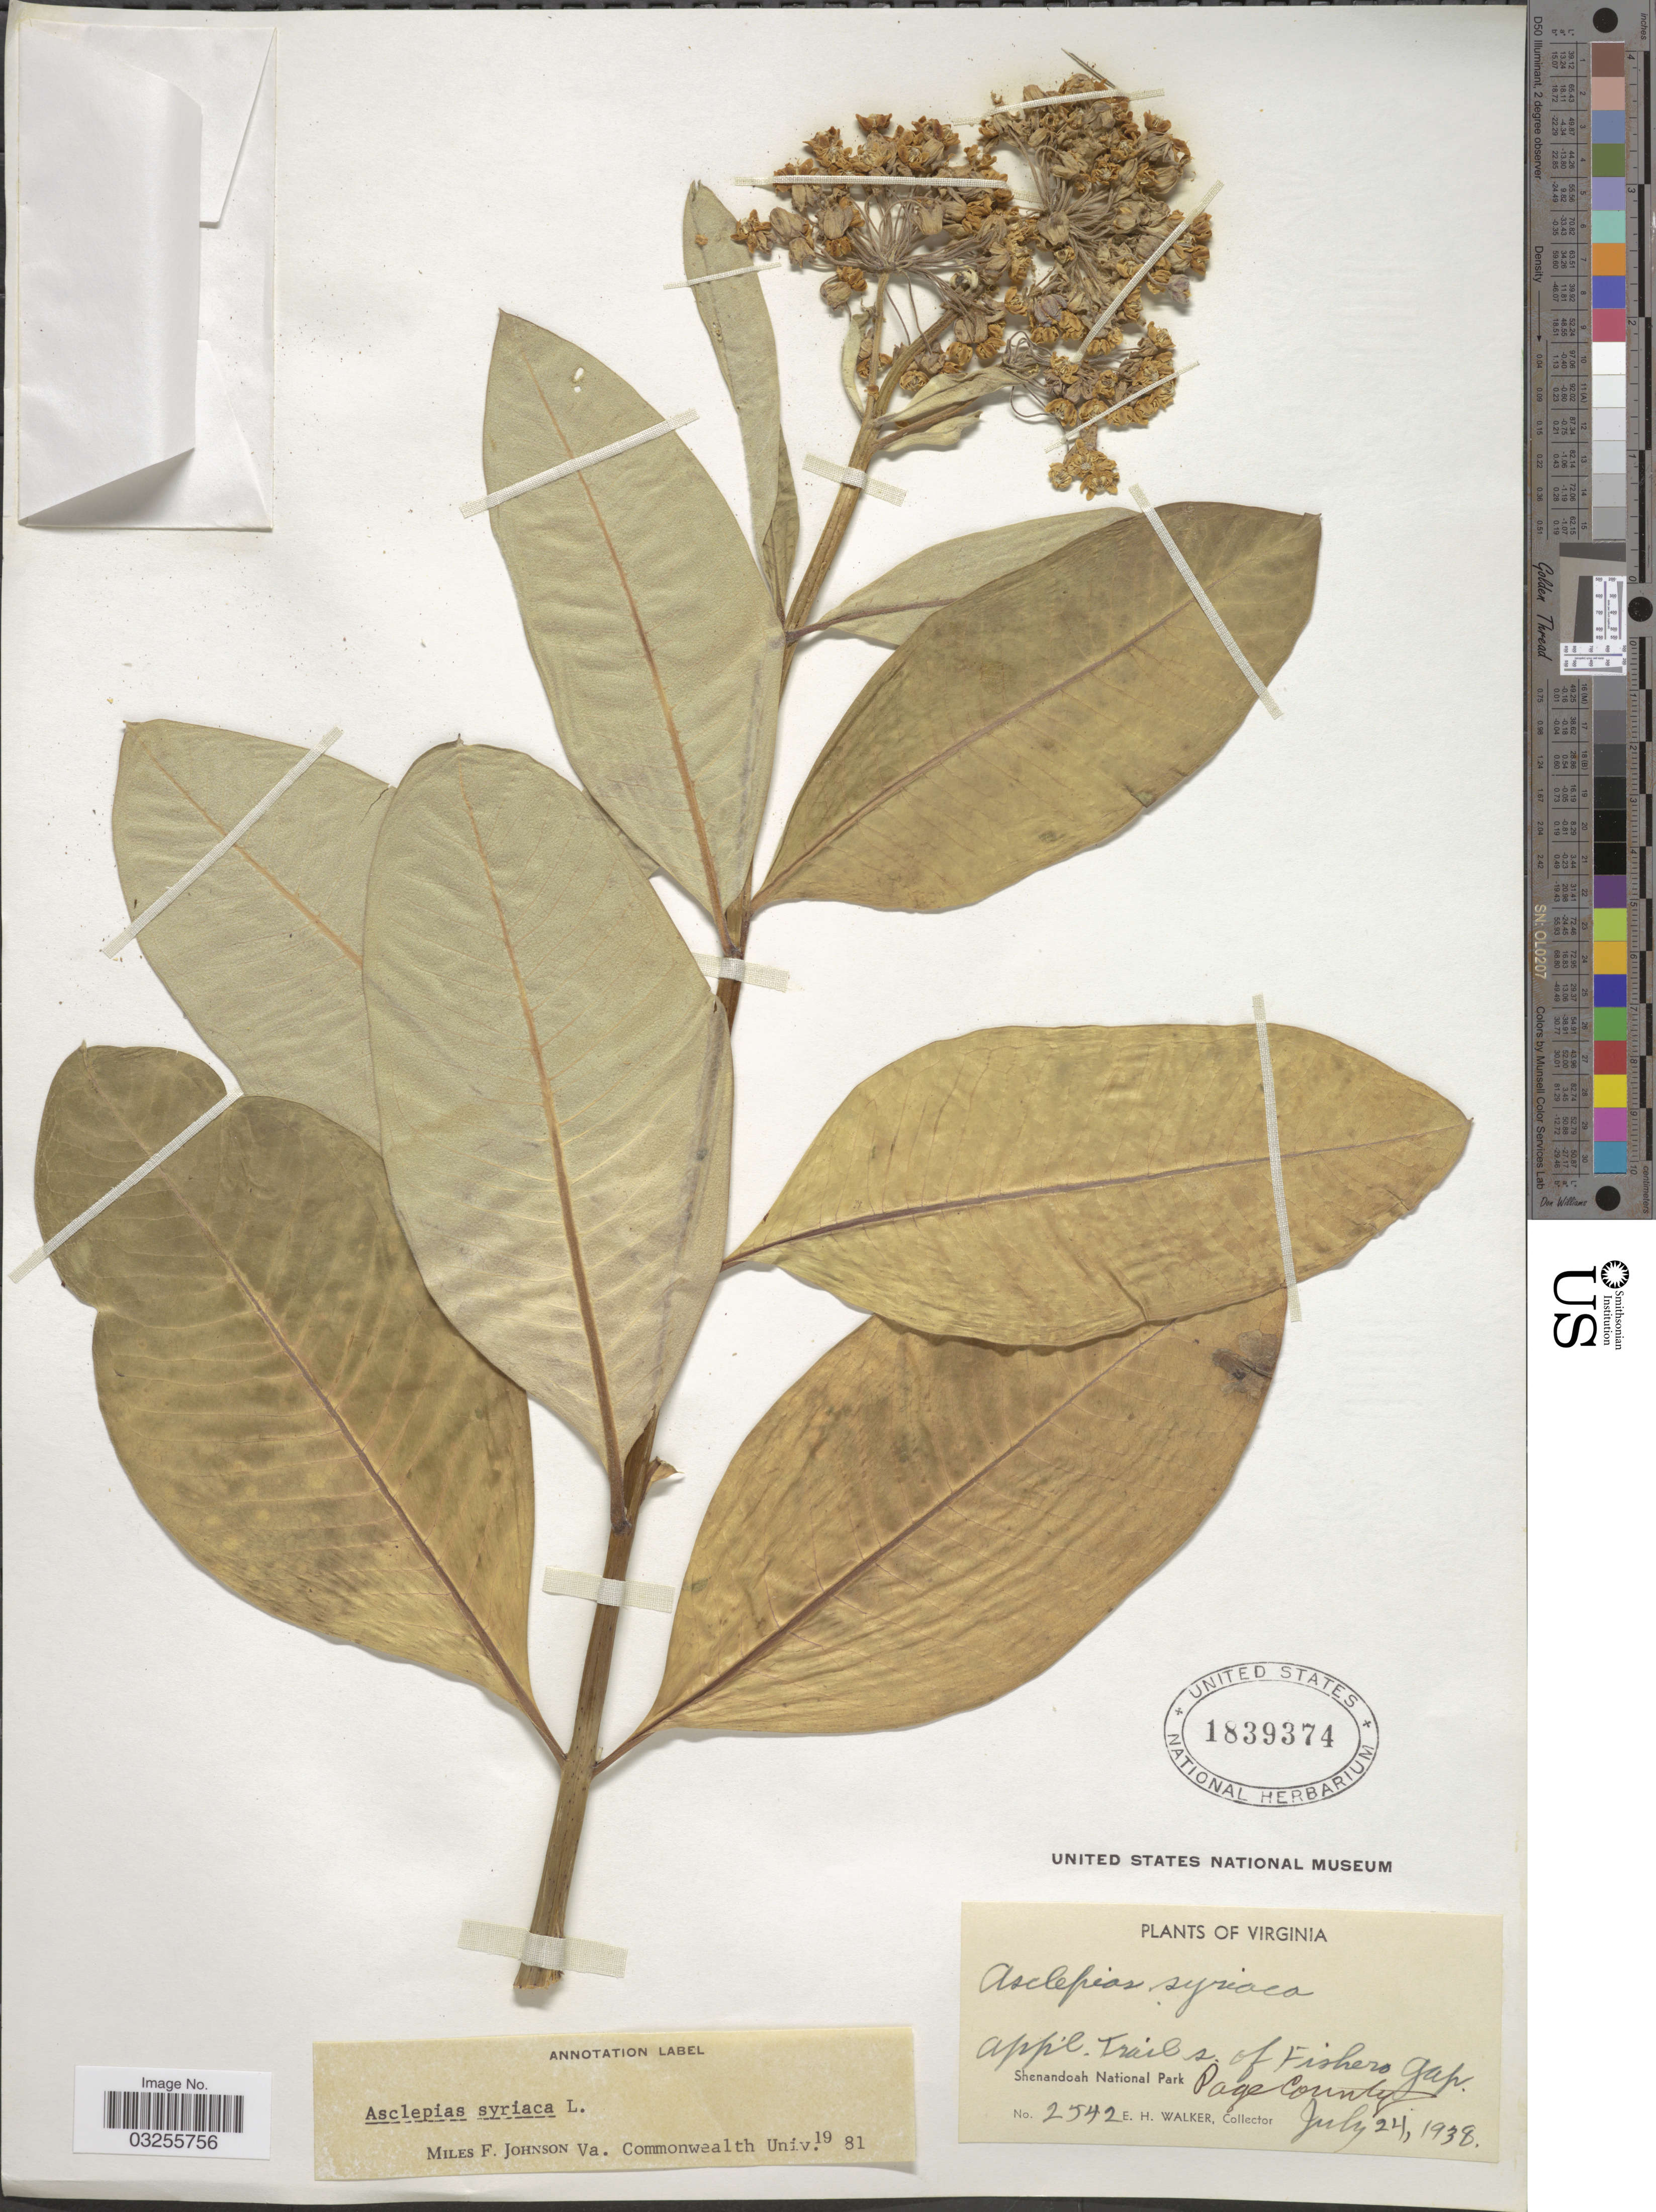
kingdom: Plantae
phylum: Tracheophyta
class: Magnoliopsida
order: Gentianales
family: Apocynaceae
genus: Asclepias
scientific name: Asclepias syriaca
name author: L.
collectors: E. H. Walker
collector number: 2542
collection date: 1938-07-24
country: United States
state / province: Virginia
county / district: Page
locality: Appalachian Trail S of Fishers Gap. Shenandoah National Park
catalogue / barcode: US 1839374